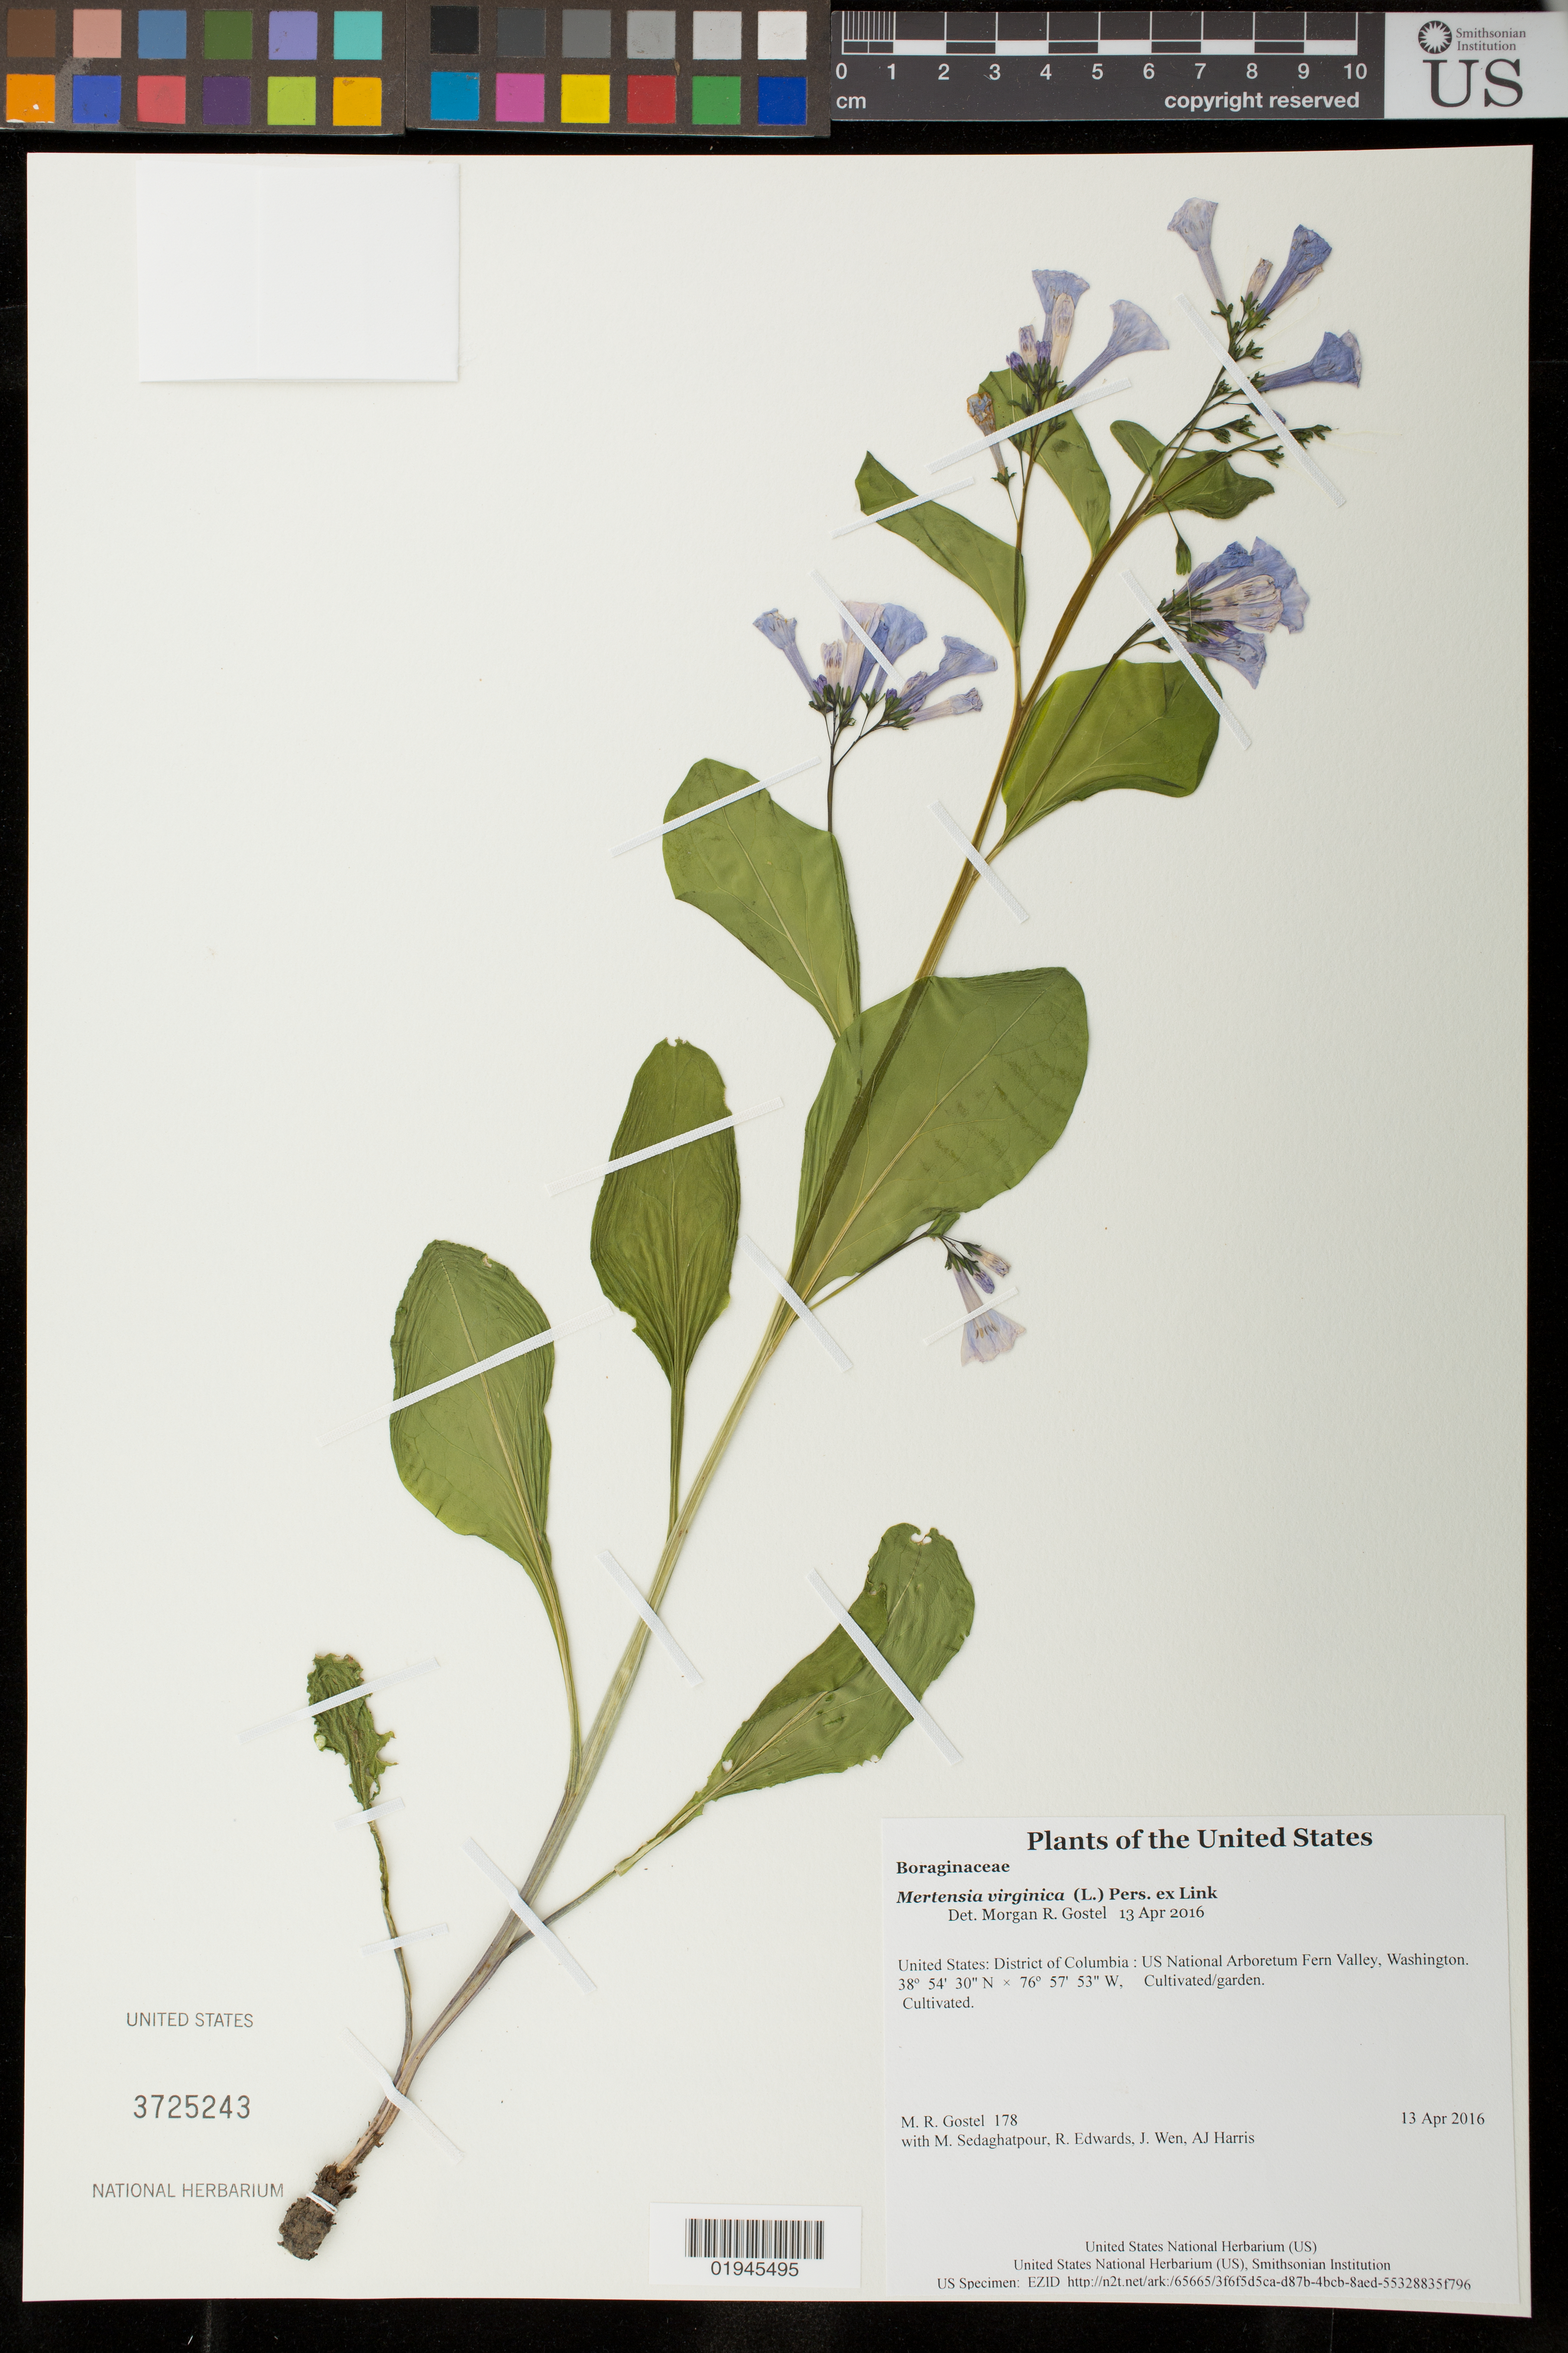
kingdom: Plantae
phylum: Tracheophyta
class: Magnoliopsida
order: Boraginales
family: Boraginaceae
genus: Mertensia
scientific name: Mertensia virginica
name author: (L.) Pers. ex Link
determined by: Gostel, Morgan R., (BRIT), Botanical Research Institute of Texas (UNITED STATES)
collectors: M. R. Gostel, M. Sedaghatpour, R. Edwards, J. Wen & A. J. Harris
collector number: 178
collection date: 2016-04-13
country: United States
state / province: District of Columbia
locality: US National Arboretum Fern Valley, Washington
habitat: Cultivated/garden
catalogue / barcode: US 3725243